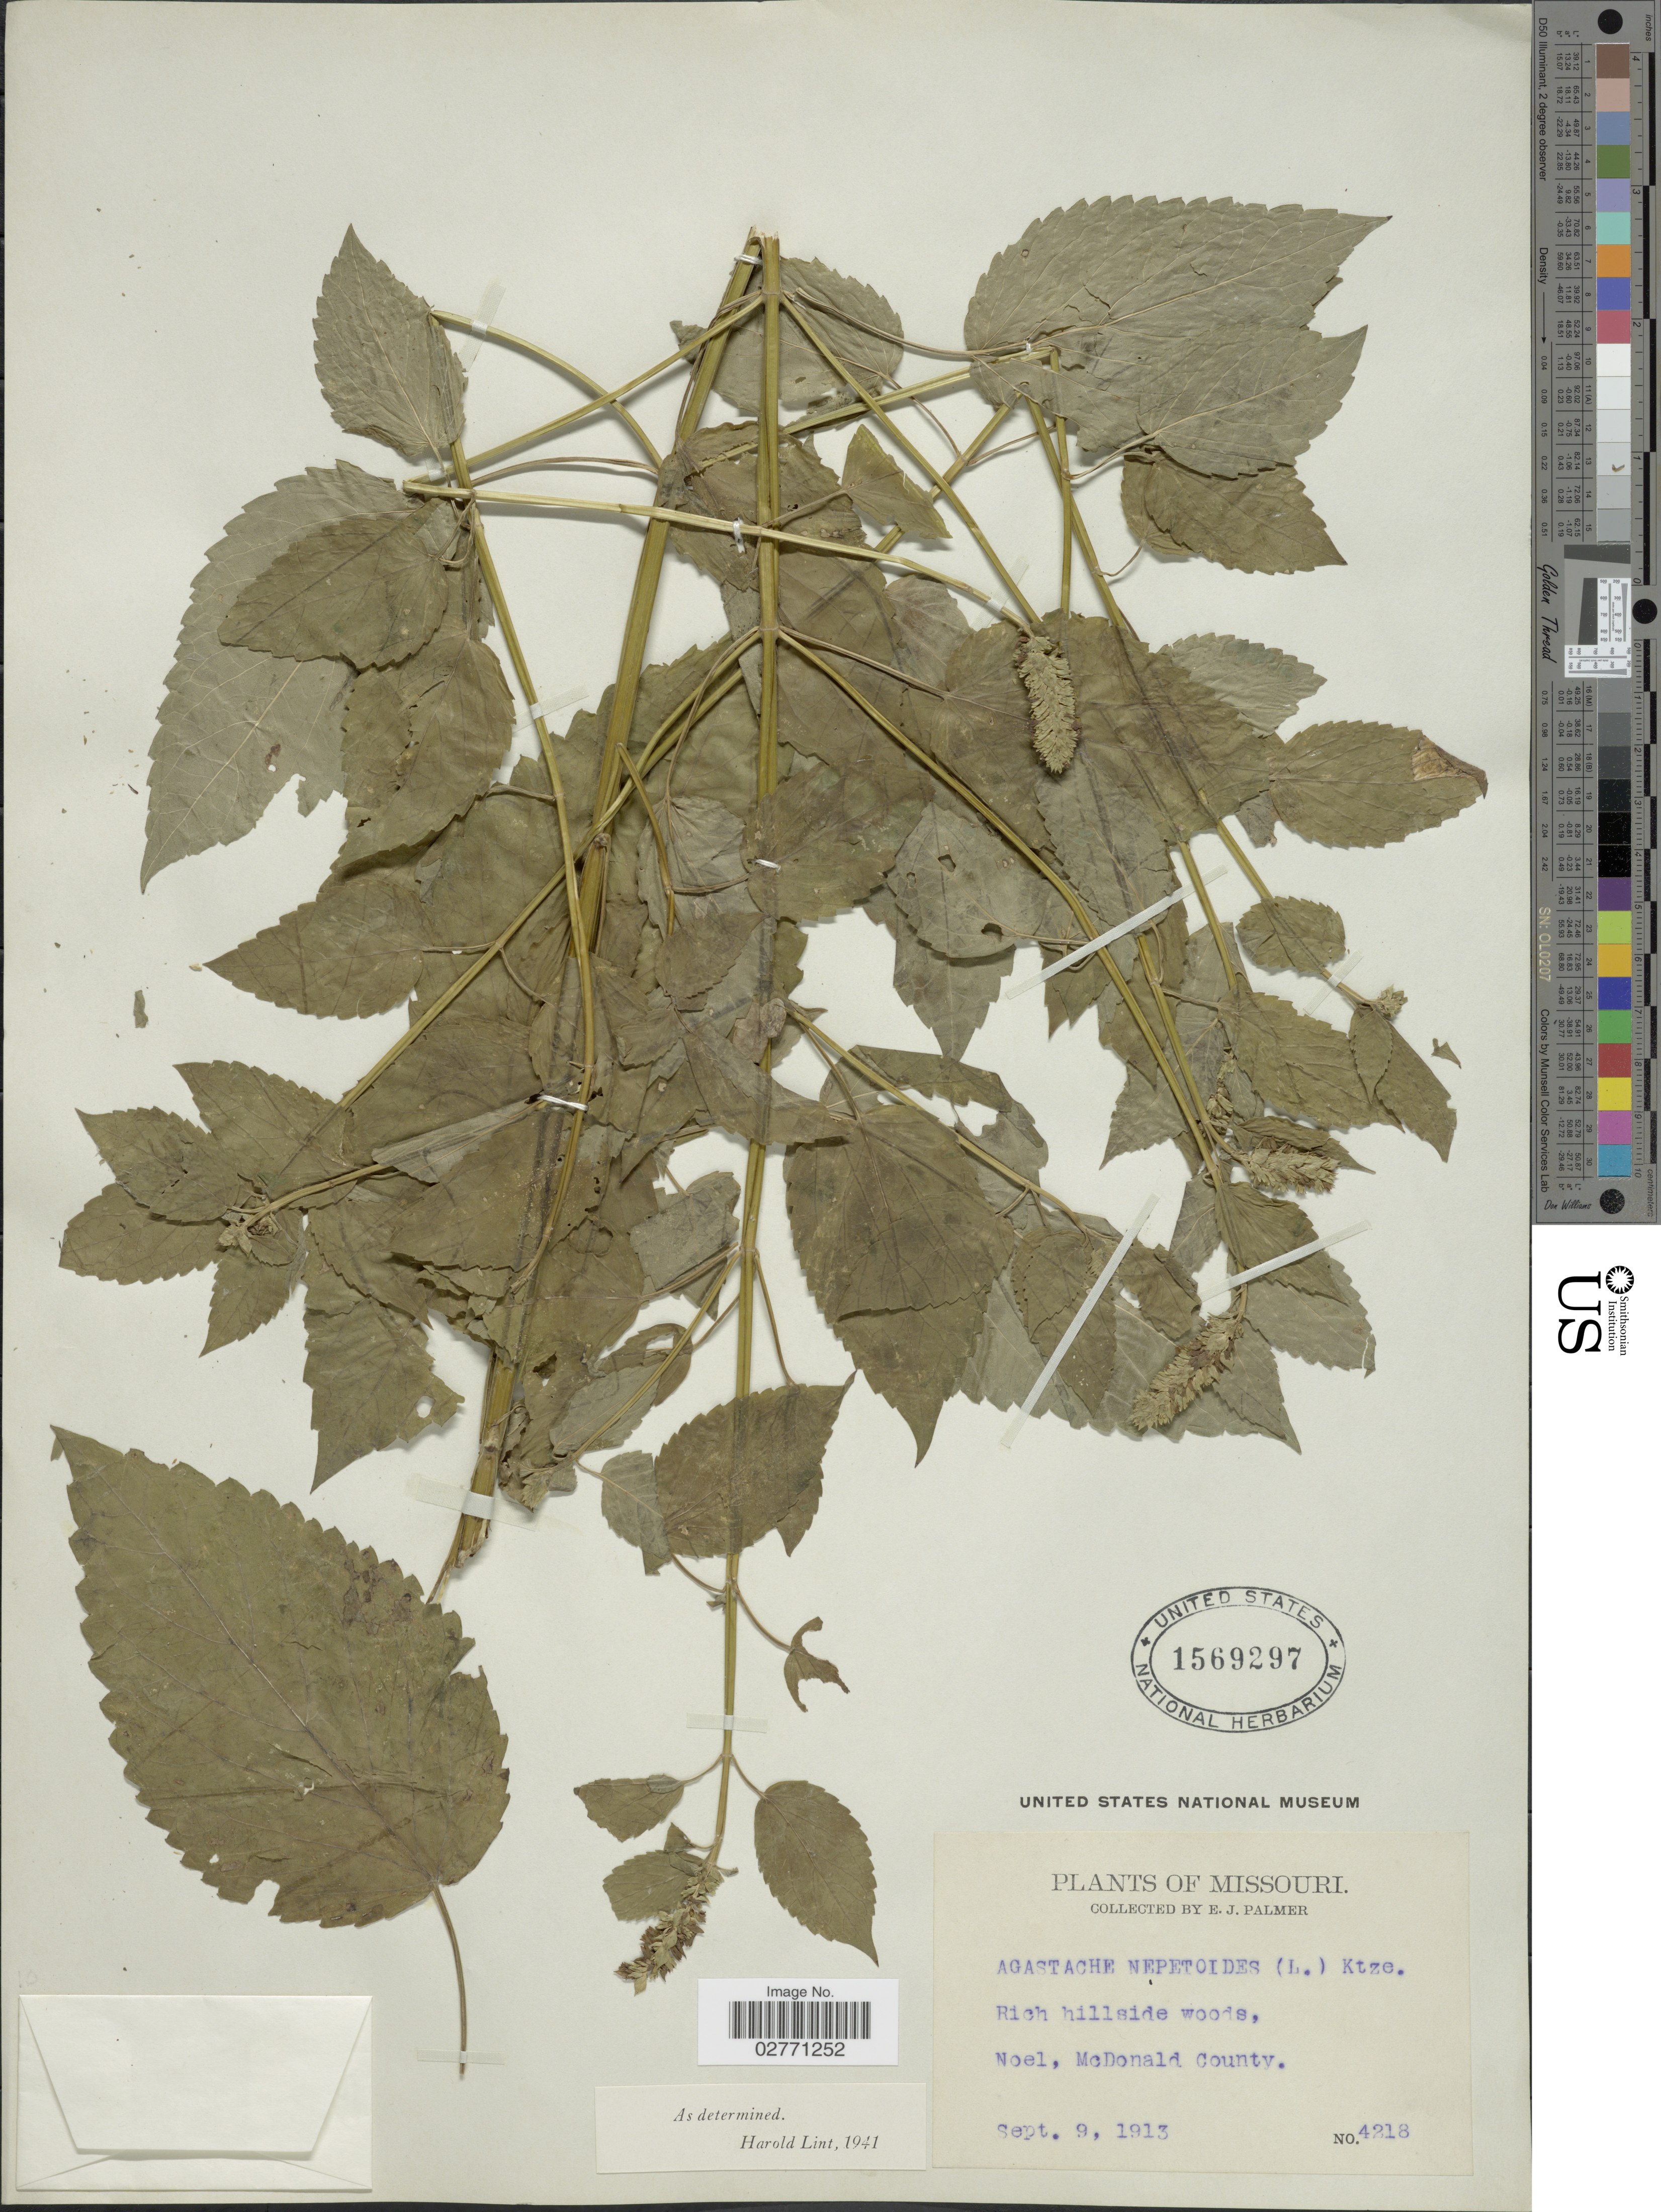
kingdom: Plantae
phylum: Tracheophyta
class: Magnoliopsida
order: Lamiales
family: Lamiaceae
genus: Agastache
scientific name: Agastache nepetoides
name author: (L.) Kuntze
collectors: E. J. Palmer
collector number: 4218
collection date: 1913-09-09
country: United States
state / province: Missouri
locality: Rich hillside woods, Noel, McDonald County.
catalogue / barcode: US 1569297